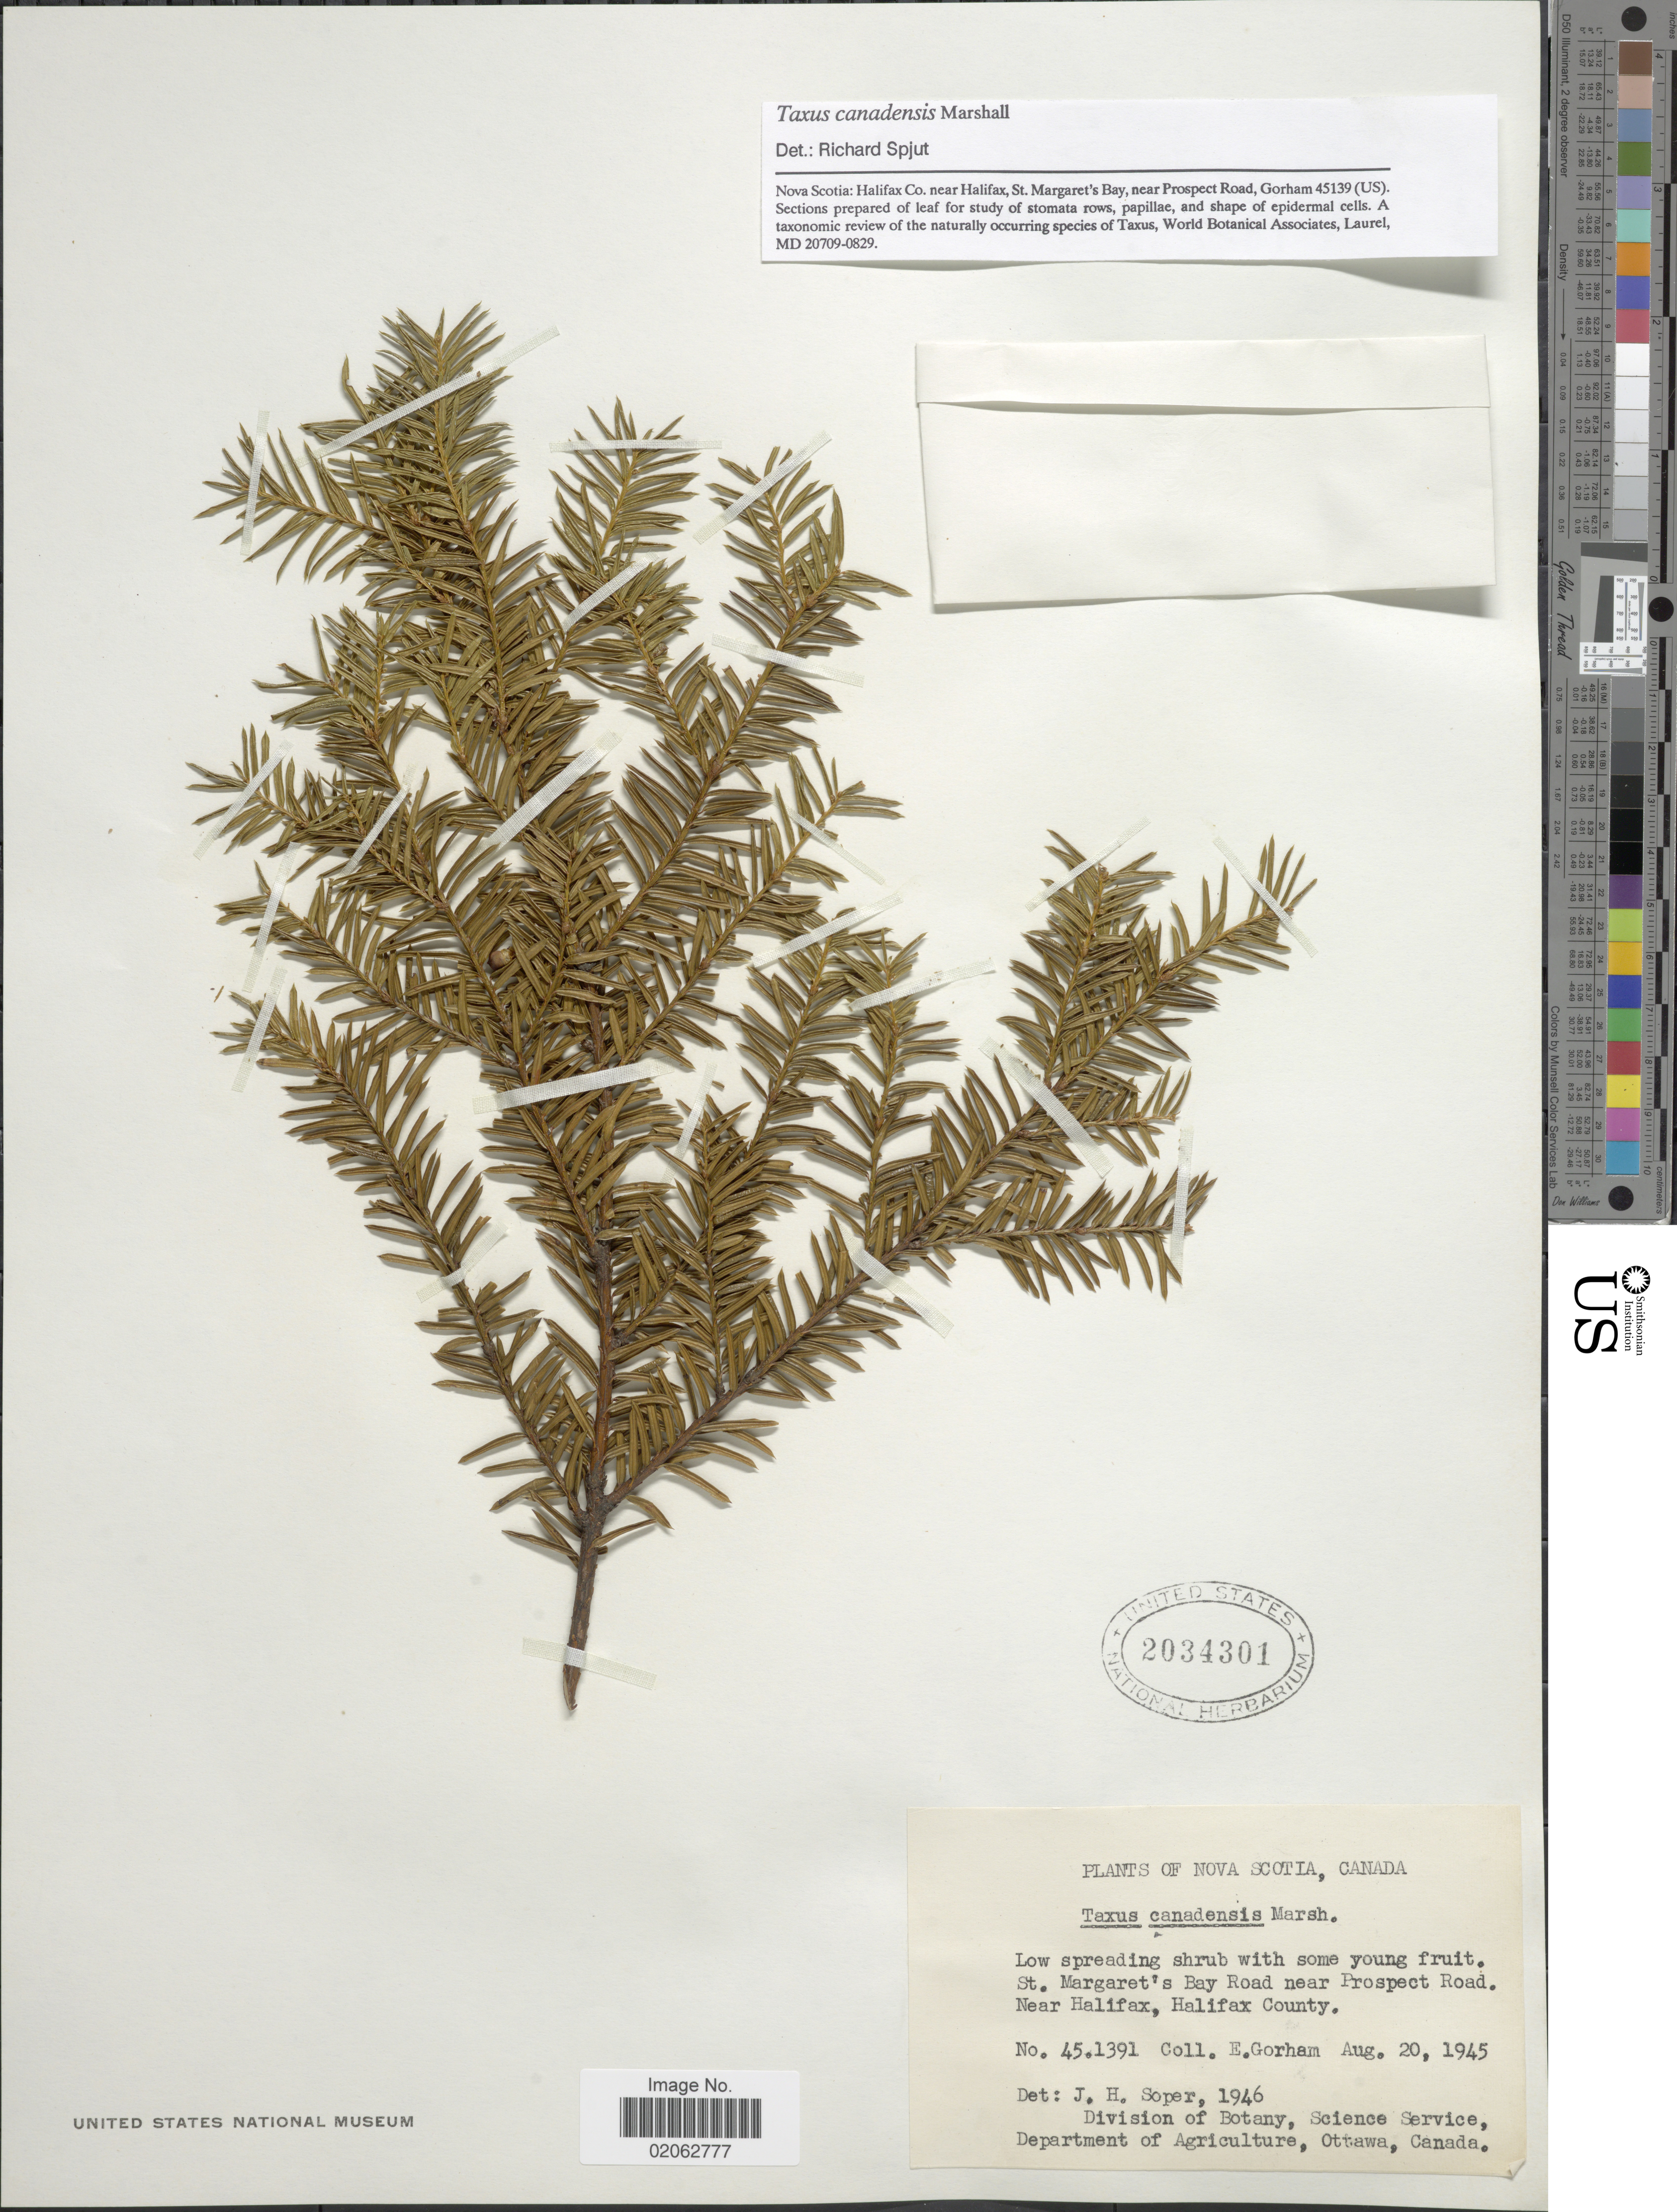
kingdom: Plantae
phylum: Tracheophyta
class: Pinopsida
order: Pinales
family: Taxaceae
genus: Taxus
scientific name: Taxus canadensis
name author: Marshall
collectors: E. Gorham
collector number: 451391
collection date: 1945-08-20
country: Canada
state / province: Nova Scotia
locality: Nova Scotia, Canada, St. Margaret's Bay Road near Prospect Road, Near Halifax, Halifax County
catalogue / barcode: US 2034301